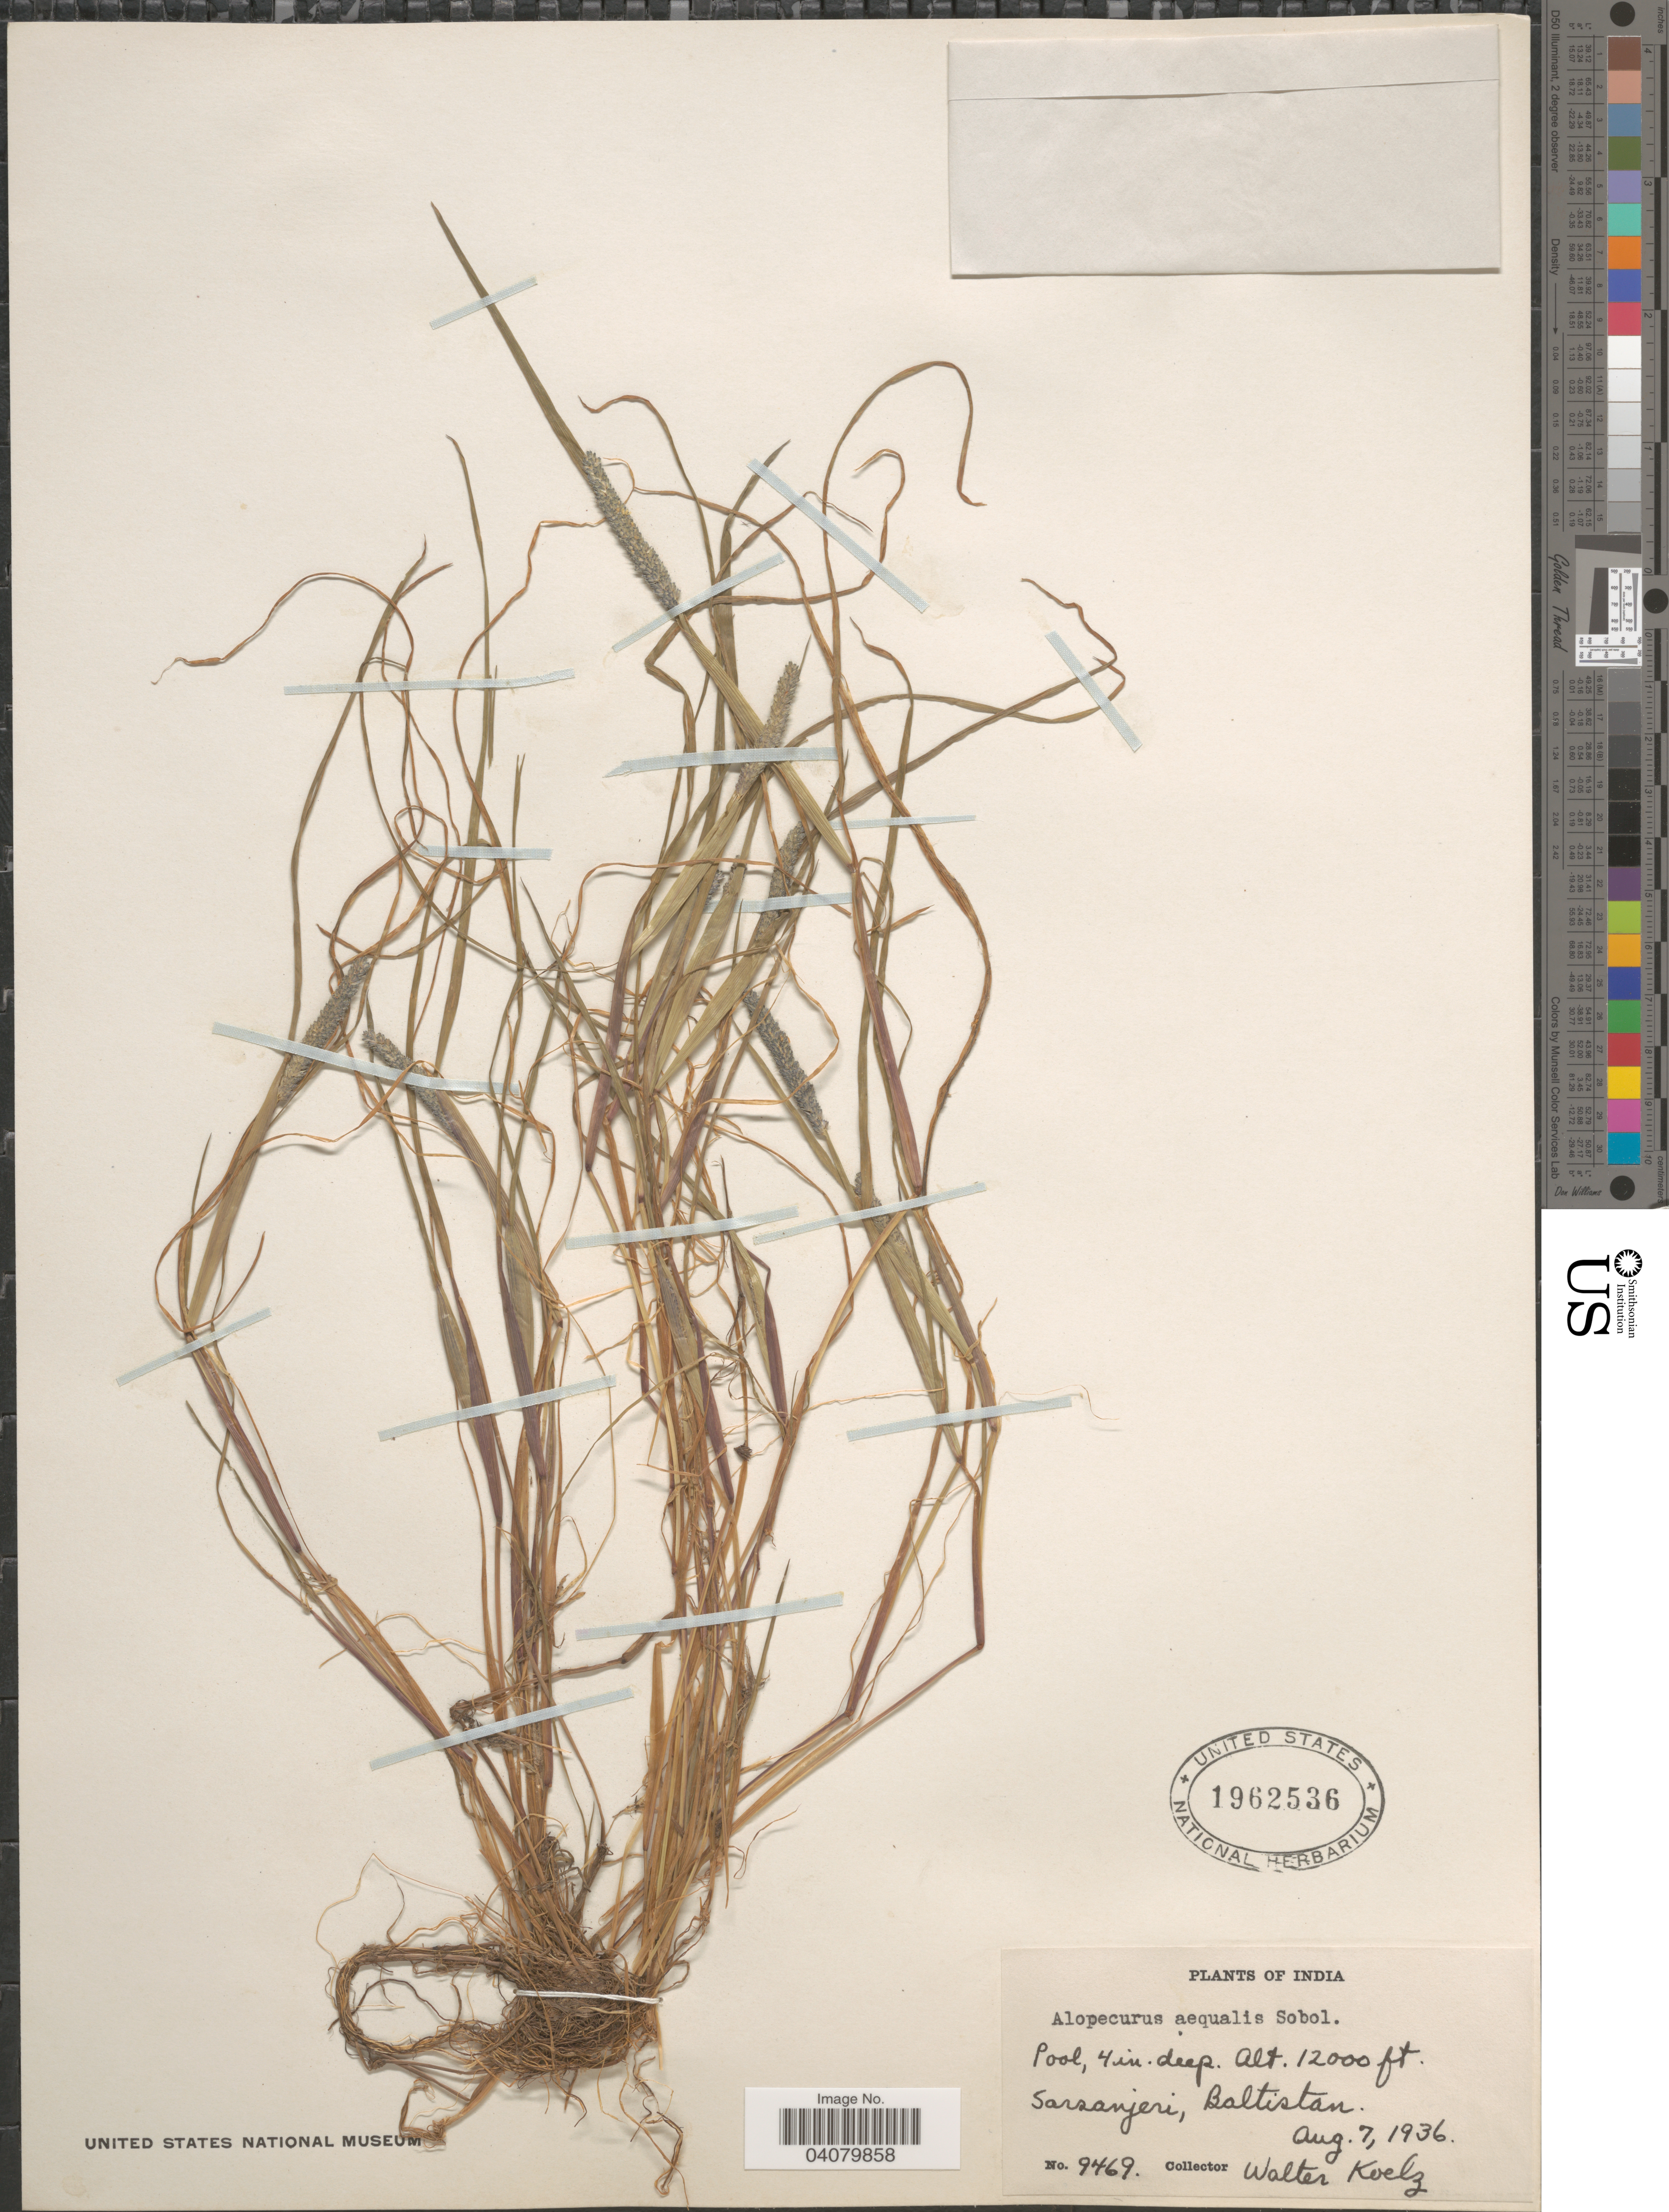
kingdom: Plantae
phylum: Tracheophyta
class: Liliopsida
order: Poales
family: Poaceae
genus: Alopecurus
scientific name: Alopecurus aequalis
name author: Sobol.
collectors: W. N. Koelz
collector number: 9469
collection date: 1936-08-07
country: Pakistan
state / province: Gilgit-Baltistan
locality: Sarzanjeri, Baltistan.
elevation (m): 3658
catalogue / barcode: US 1962536